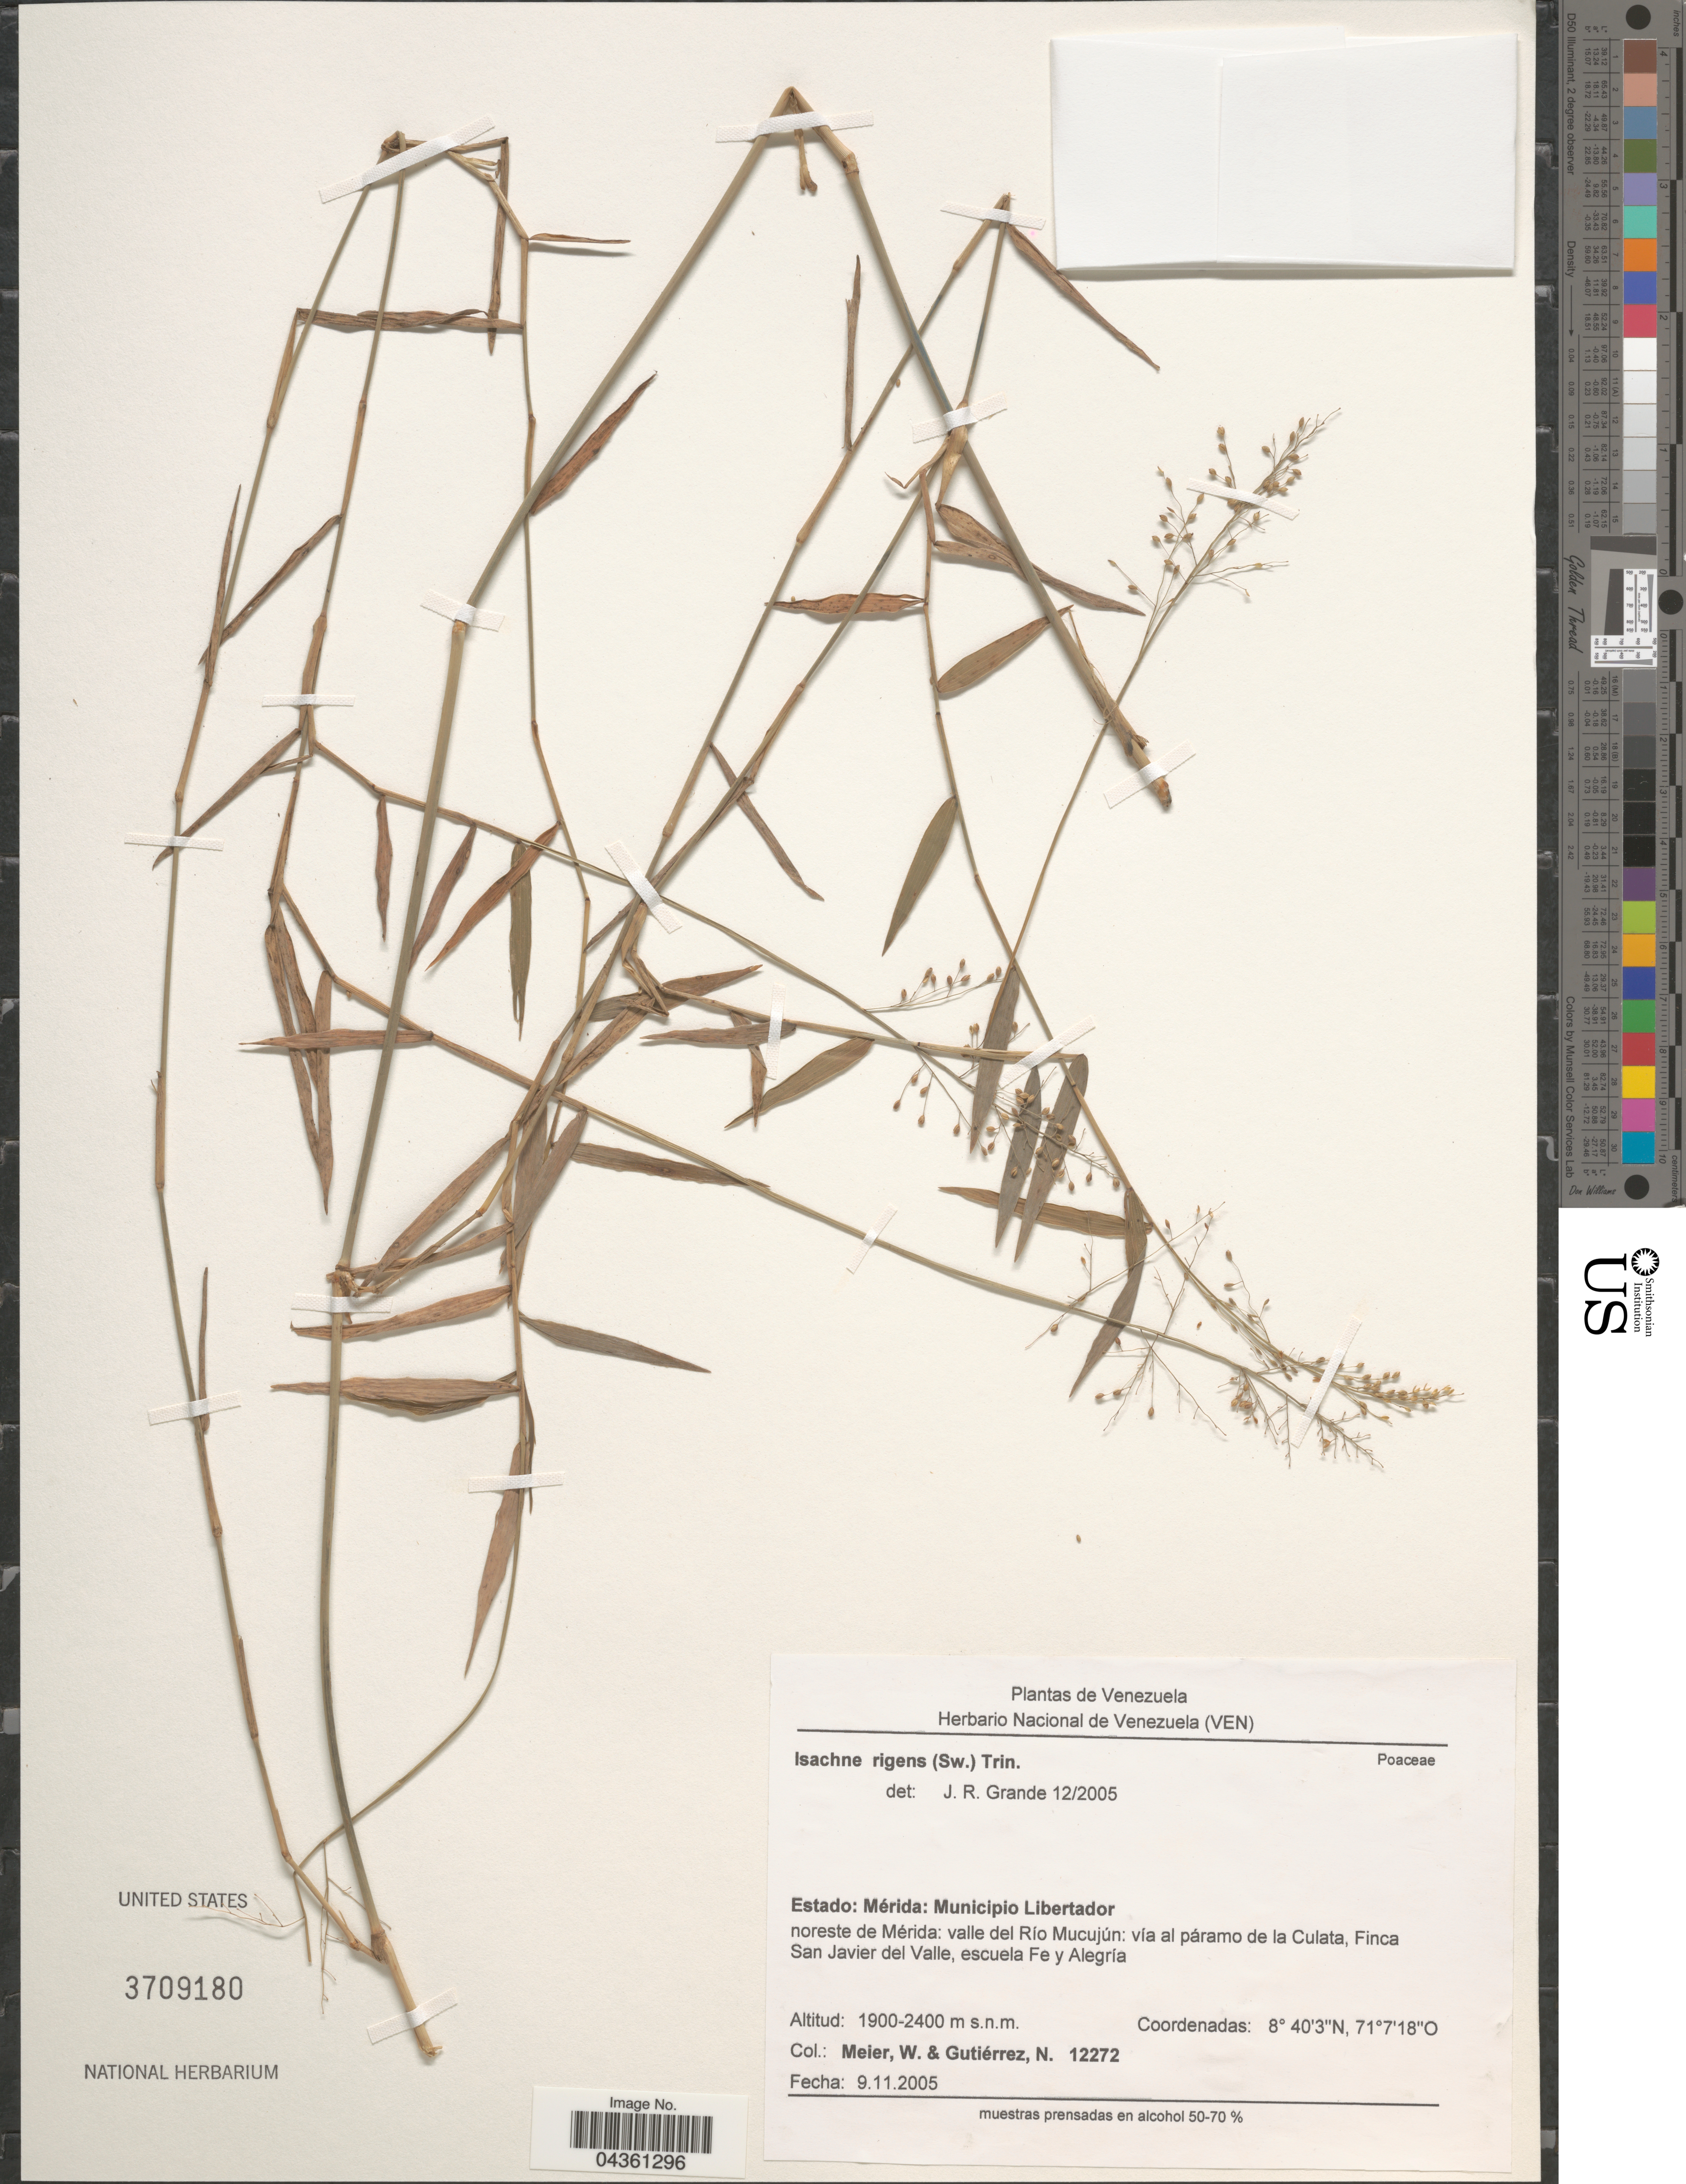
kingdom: Plantae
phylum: Tracheophyta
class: Liliopsida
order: Poales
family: Poaceae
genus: Isachne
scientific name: Isachne rigens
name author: (Sw.) Trin.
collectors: W. Meier & N. Gutierrez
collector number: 12272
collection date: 2005-11-09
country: Venezuela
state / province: Merida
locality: Municipio Libertador. Noreste de Mérida: valle del Río Mucujún: vía al páramo de la Culata, Finca San Javier del Valle, escuela Fe y Alegría.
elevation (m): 1900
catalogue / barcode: US 3709180